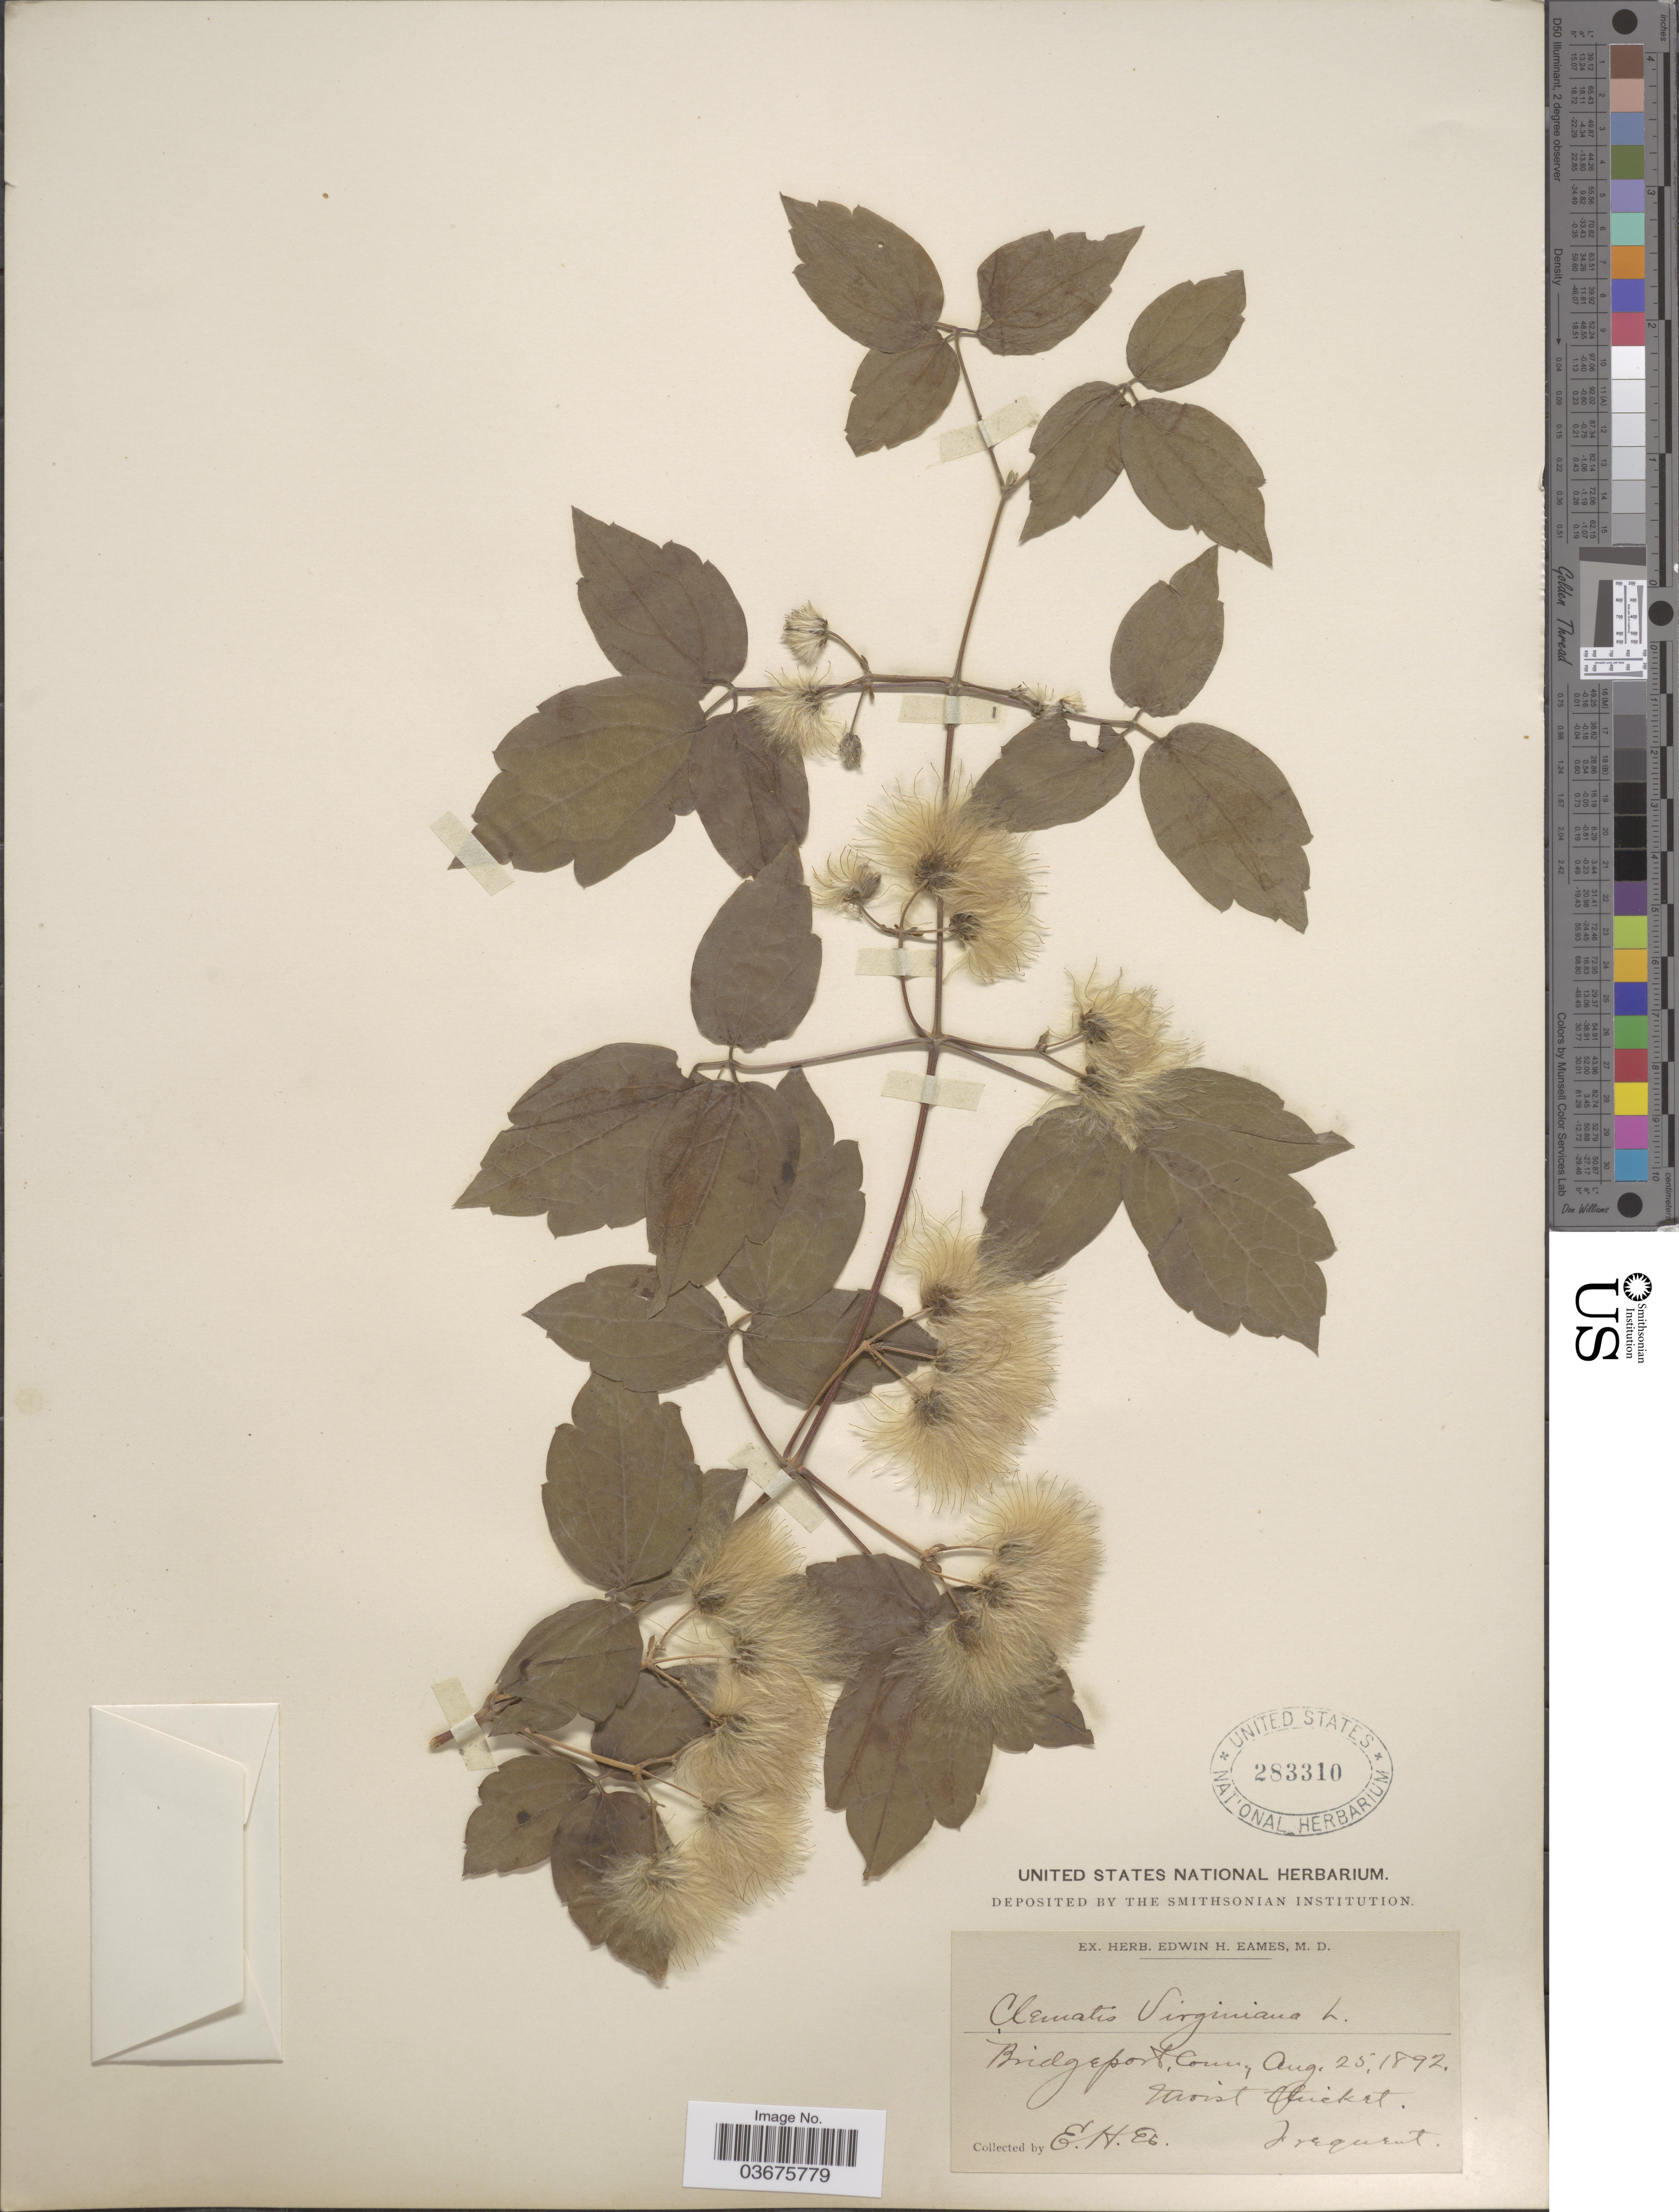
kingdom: Plantae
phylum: Tracheophyta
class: Magnoliopsida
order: Ranunculales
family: Ranunculaceae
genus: Clematis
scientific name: Clematis virginiana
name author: L.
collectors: E. H. Eames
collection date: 1892-08-25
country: United States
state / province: Connecticut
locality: Bridgeport.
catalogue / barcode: US 283310